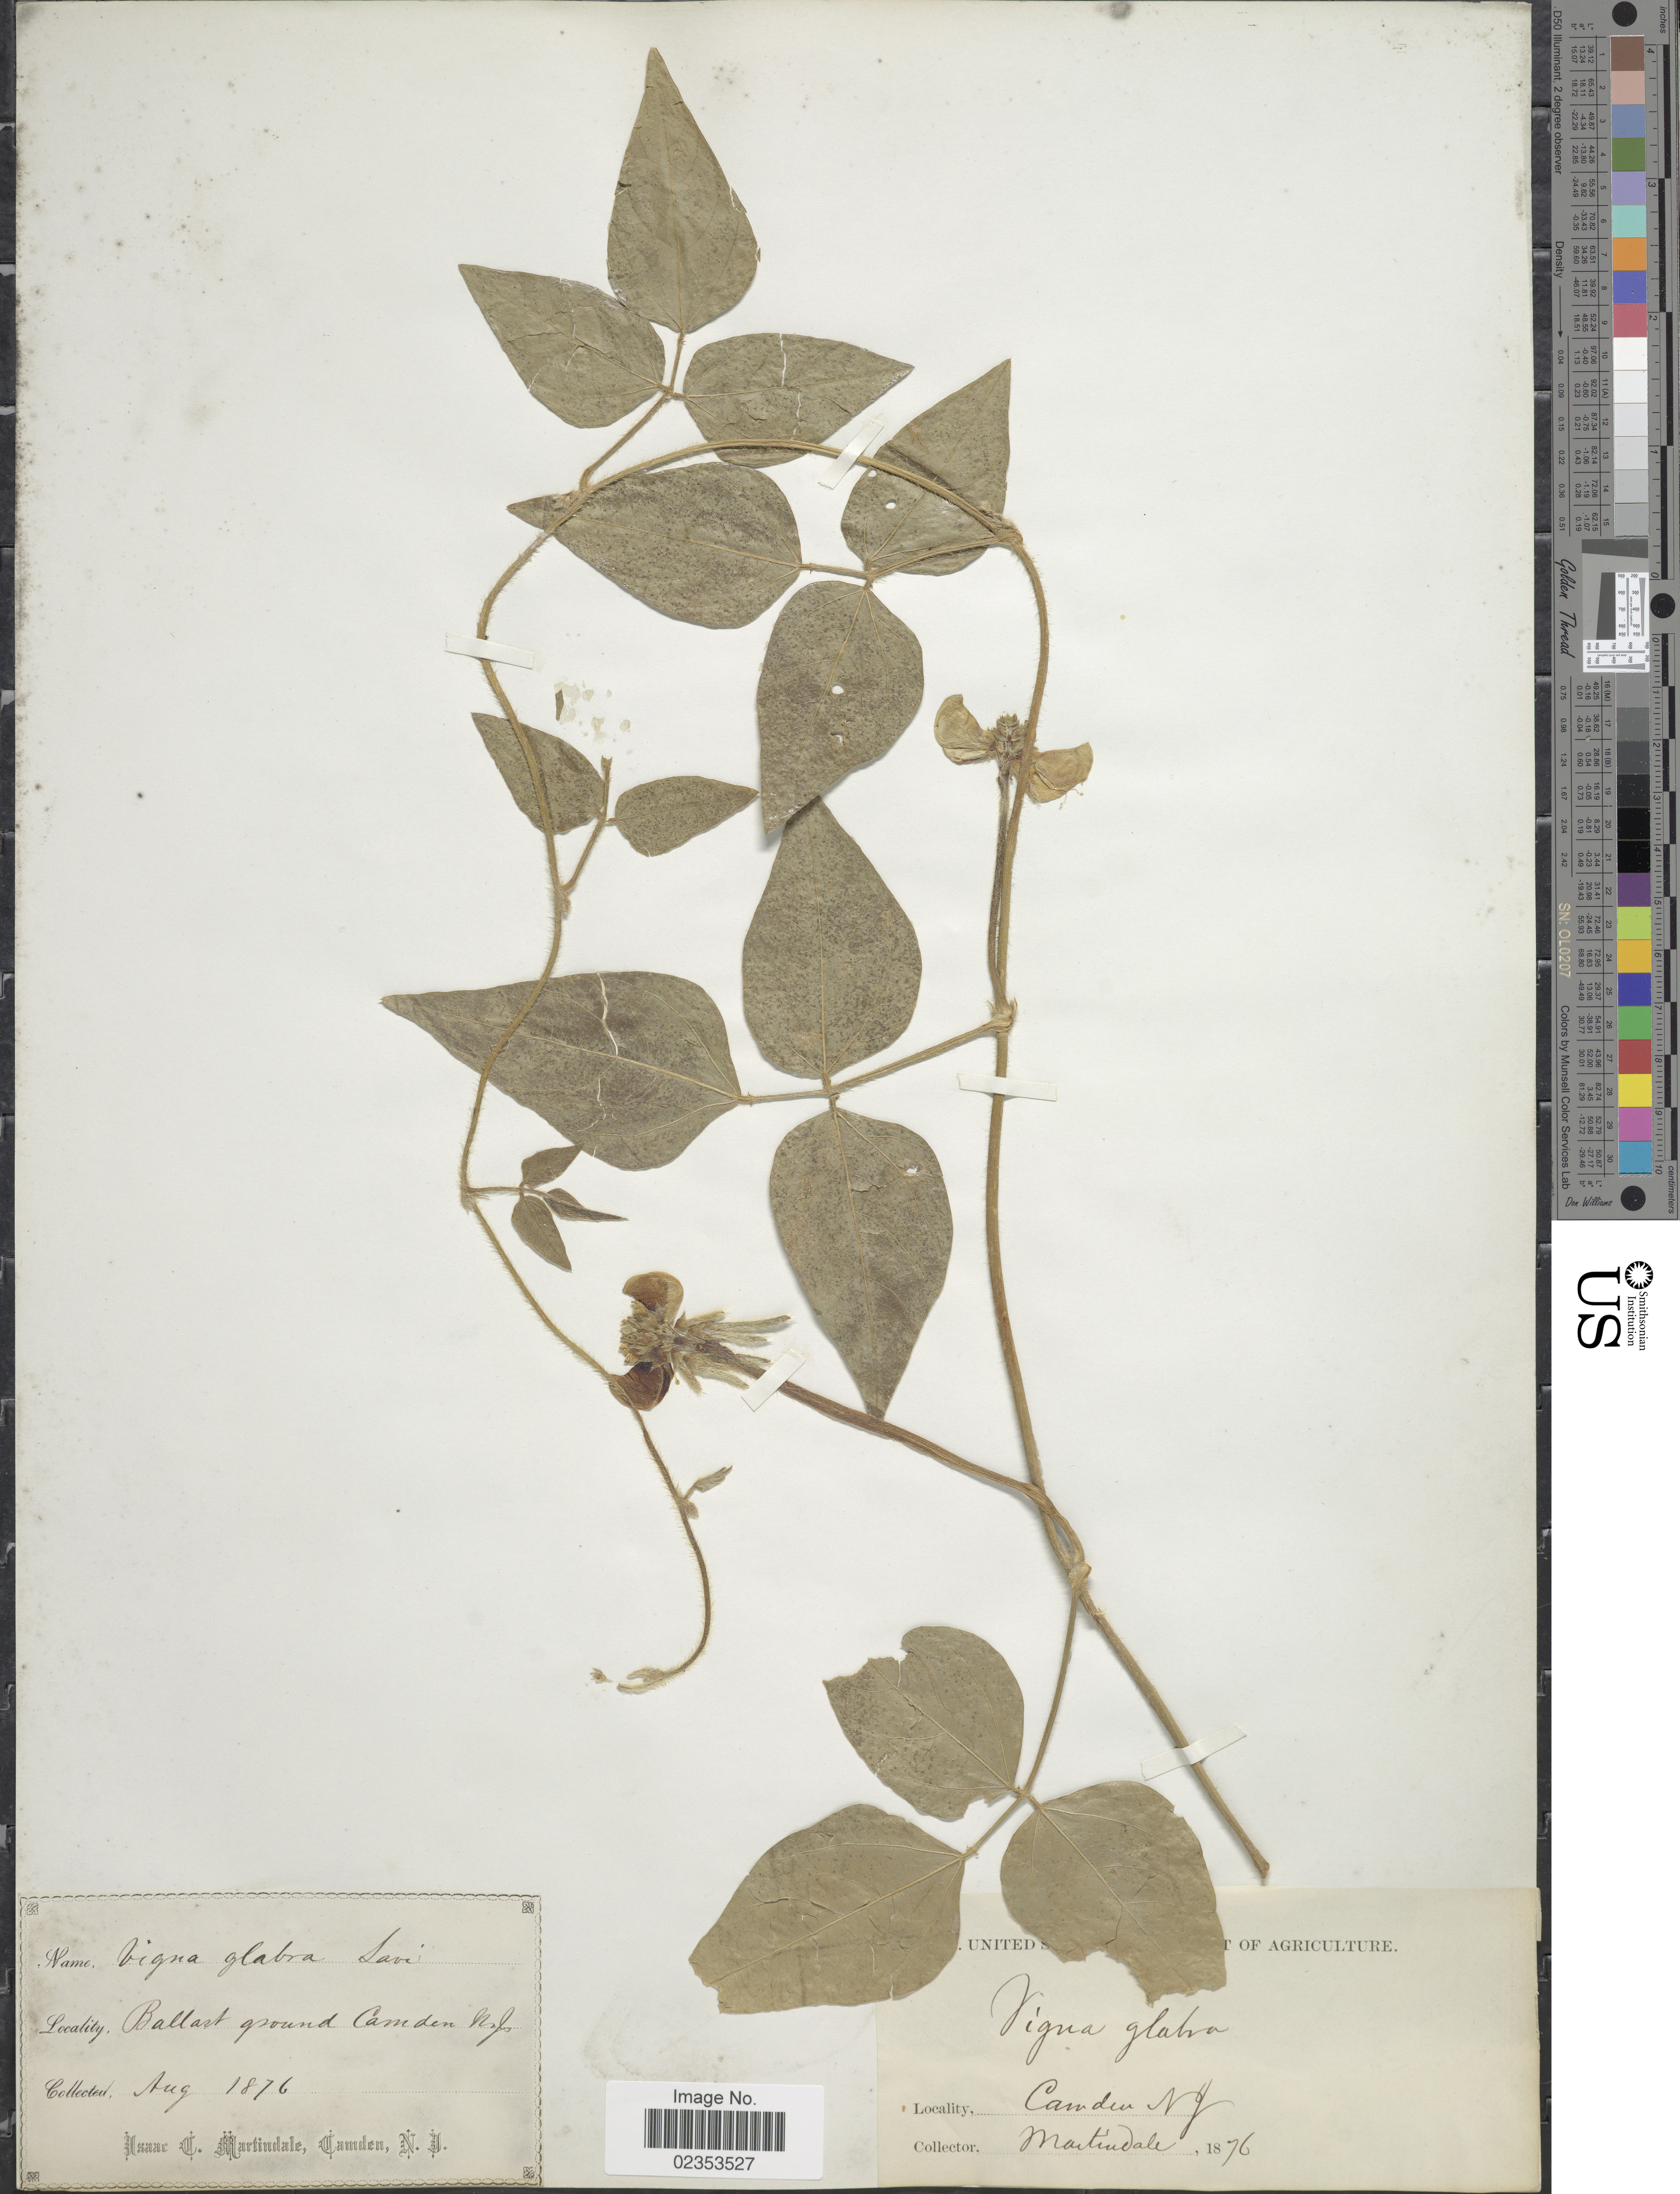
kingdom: Plantae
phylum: Tracheophyta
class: Magnoliopsida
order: Fabales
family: Fabaceae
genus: Vigna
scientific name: Vigna luteola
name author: (Jacq.) Benth.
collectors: I. C. Martindale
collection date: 1876-09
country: United States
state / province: New Jersey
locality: Ballast ground, Camden